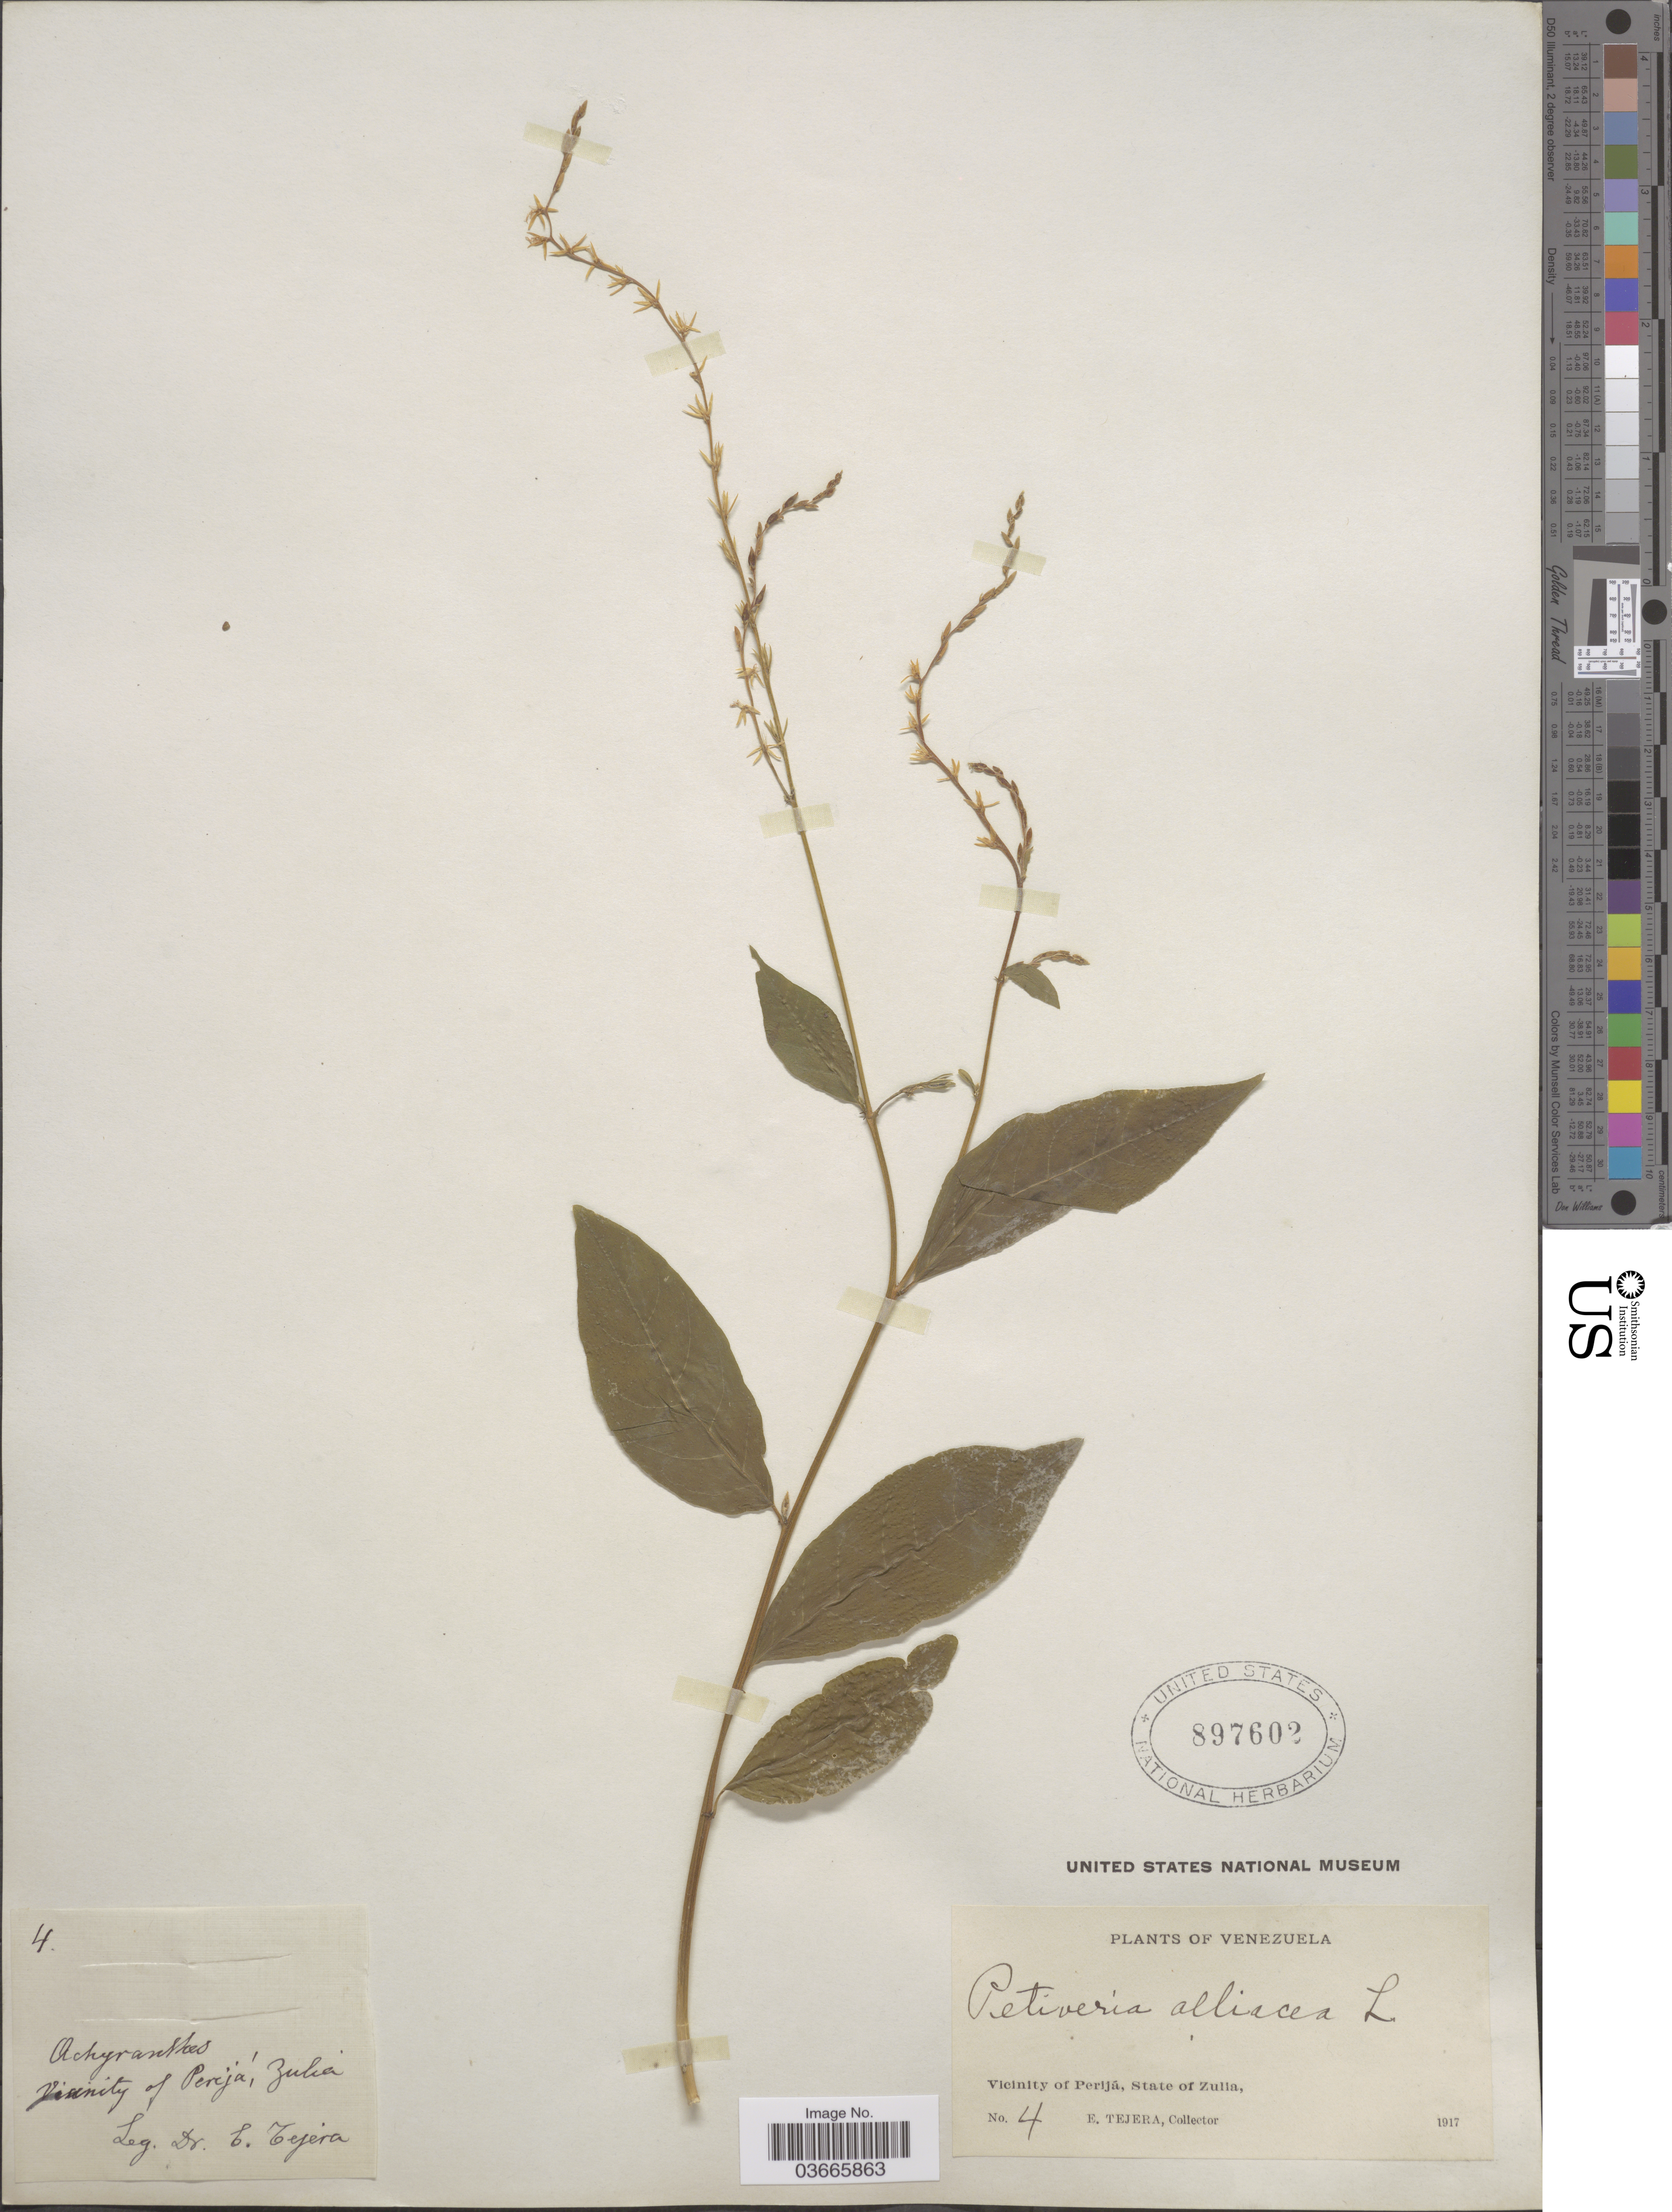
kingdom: Plantae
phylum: Tracheophyta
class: Magnoliopsida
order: Caryophyllales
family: Phytolaccaceae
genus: Petiveria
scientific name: Petiveria alliacea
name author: L.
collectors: E. Tejera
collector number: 4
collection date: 1917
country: Venezuela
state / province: Zulia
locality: Vicinity of Perijá.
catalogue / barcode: US 897602